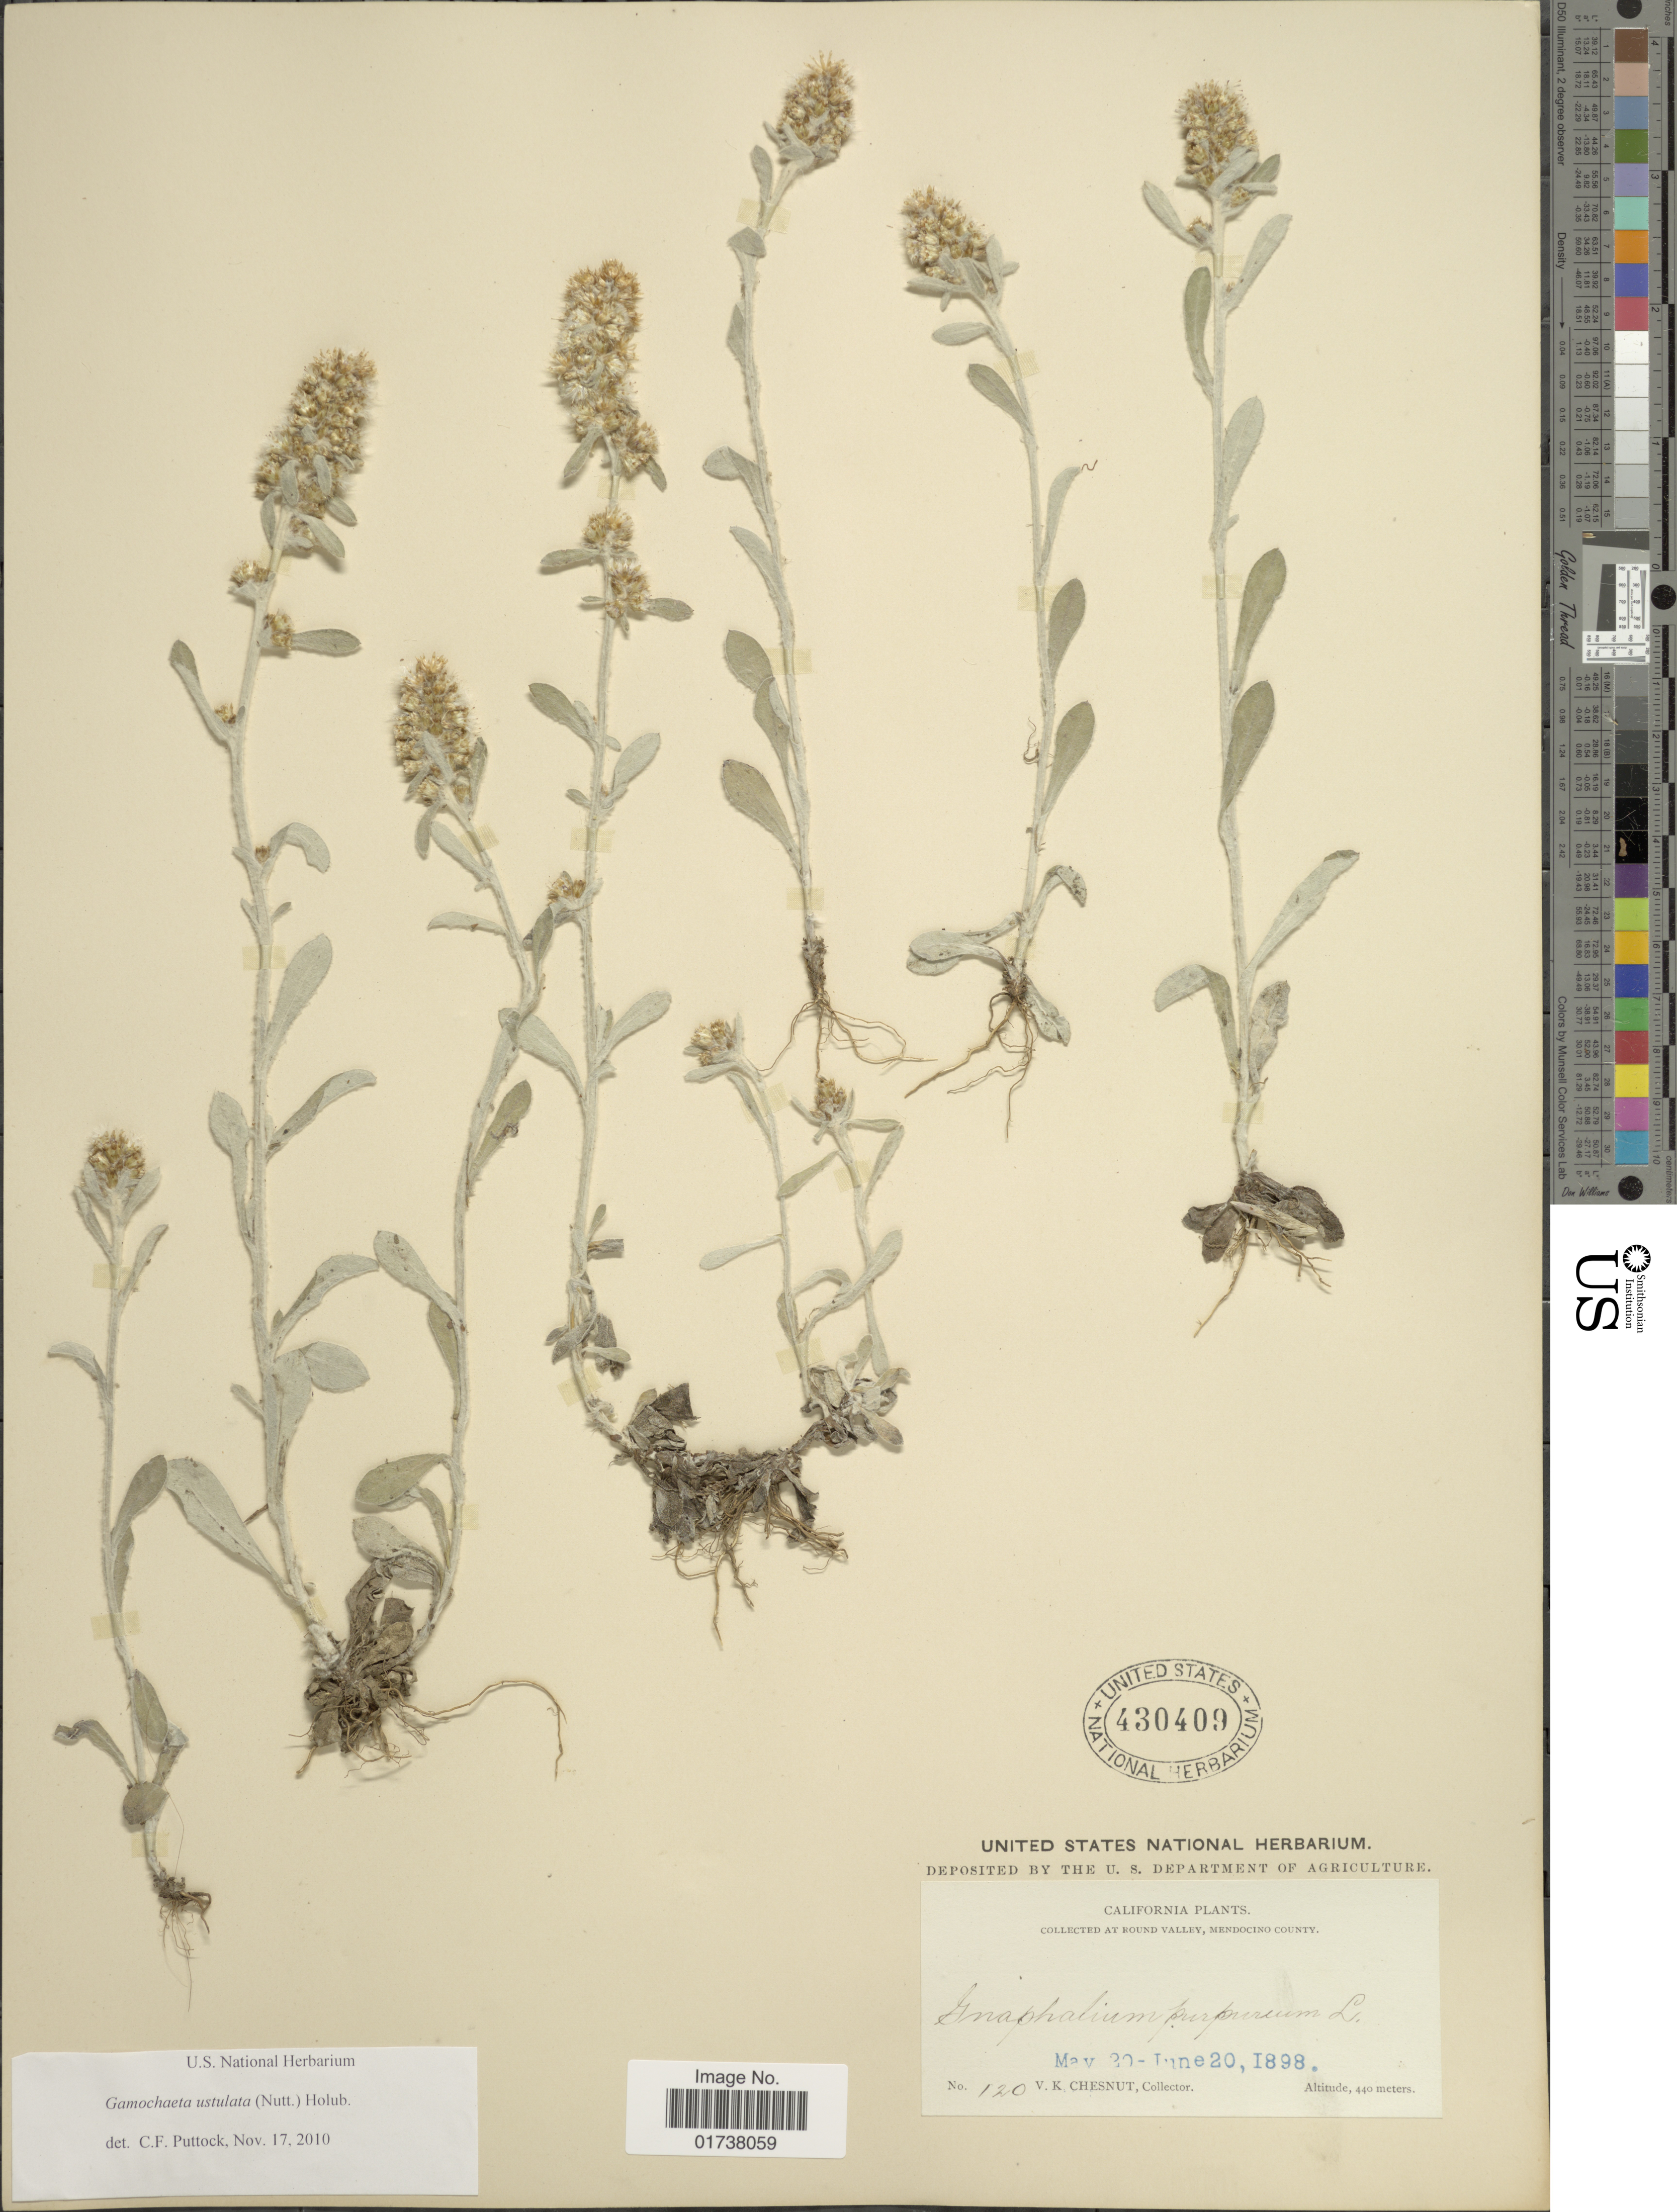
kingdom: Plantae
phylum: Tracheophyta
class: Magnoliopsida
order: Asterales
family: Asteraceae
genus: Gamochaeta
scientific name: Gamochaeta ustulata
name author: (Nutt.) Holub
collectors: V. Chesnut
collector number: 120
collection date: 1898-05-30/1898-06-20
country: United States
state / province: California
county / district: Mendocino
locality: At Round Valley, Mendocino County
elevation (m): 440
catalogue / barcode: US 430409